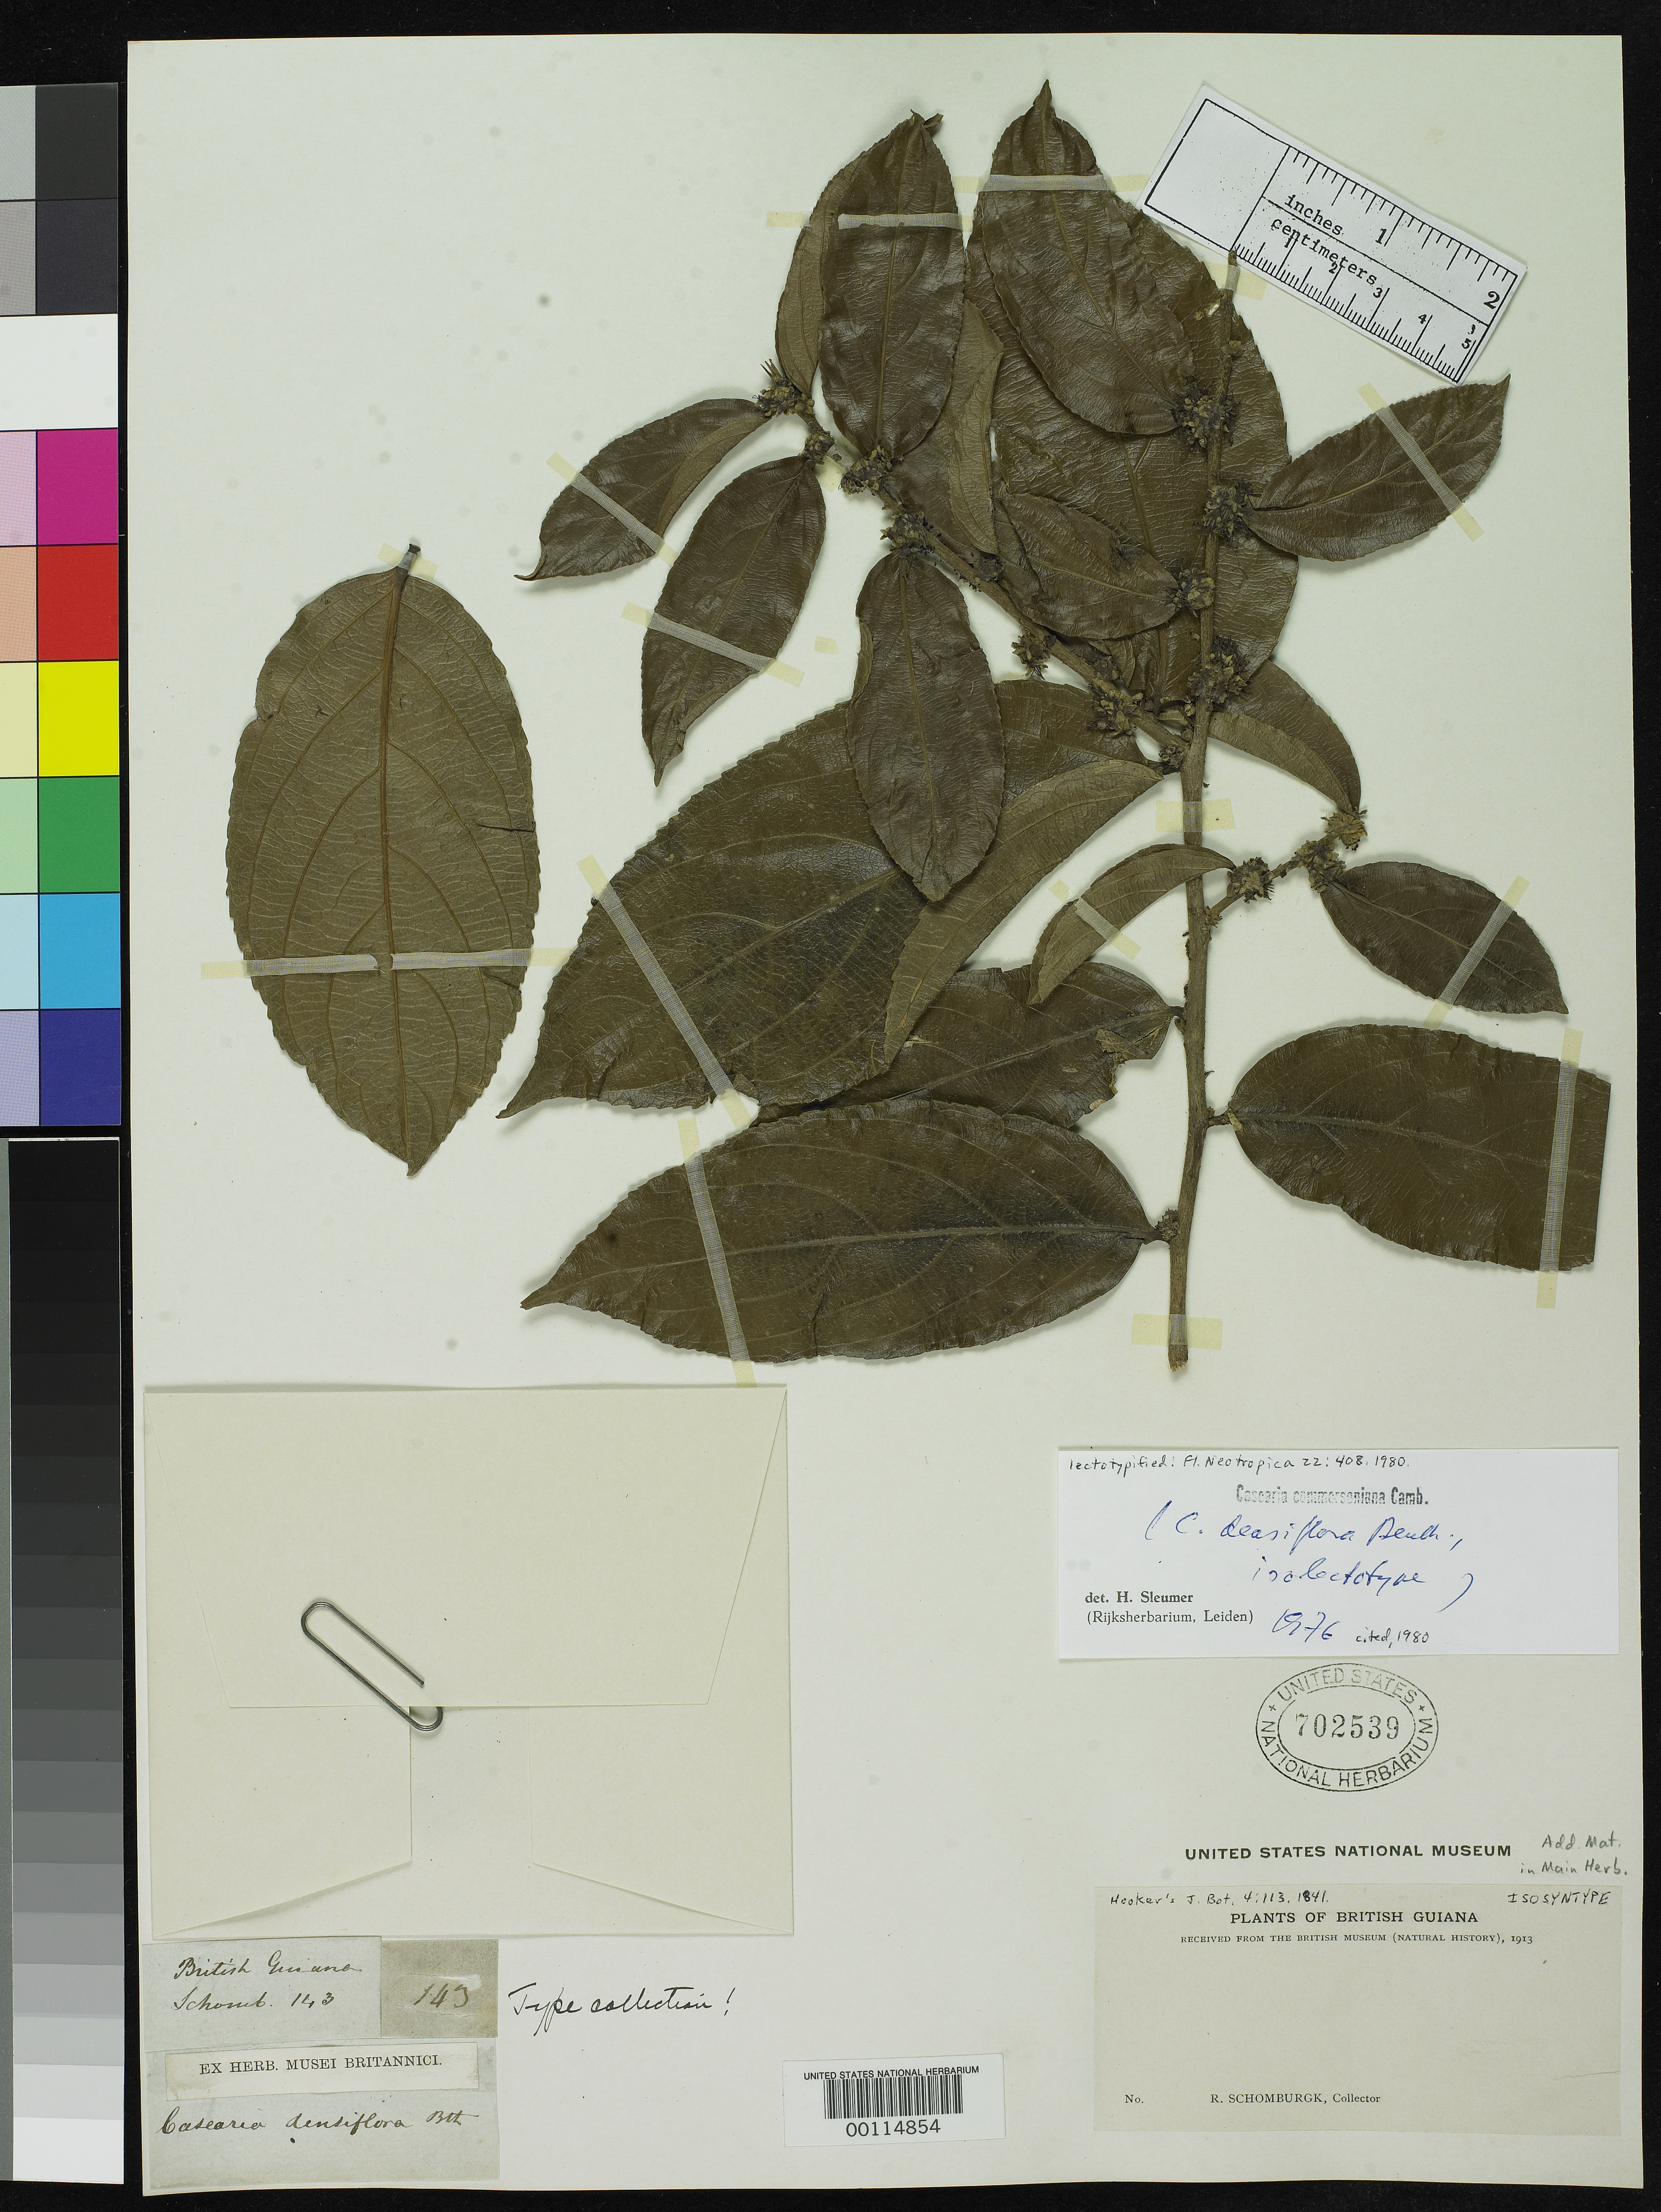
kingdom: Plantae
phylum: Tracheophyta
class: Magnoliopsida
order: Malpighiales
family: Salicaceae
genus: Casearia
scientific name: Casearia densiflora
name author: Benth.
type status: Syntype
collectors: M. R. Schomburgk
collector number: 143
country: Guyana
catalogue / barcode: US 702539